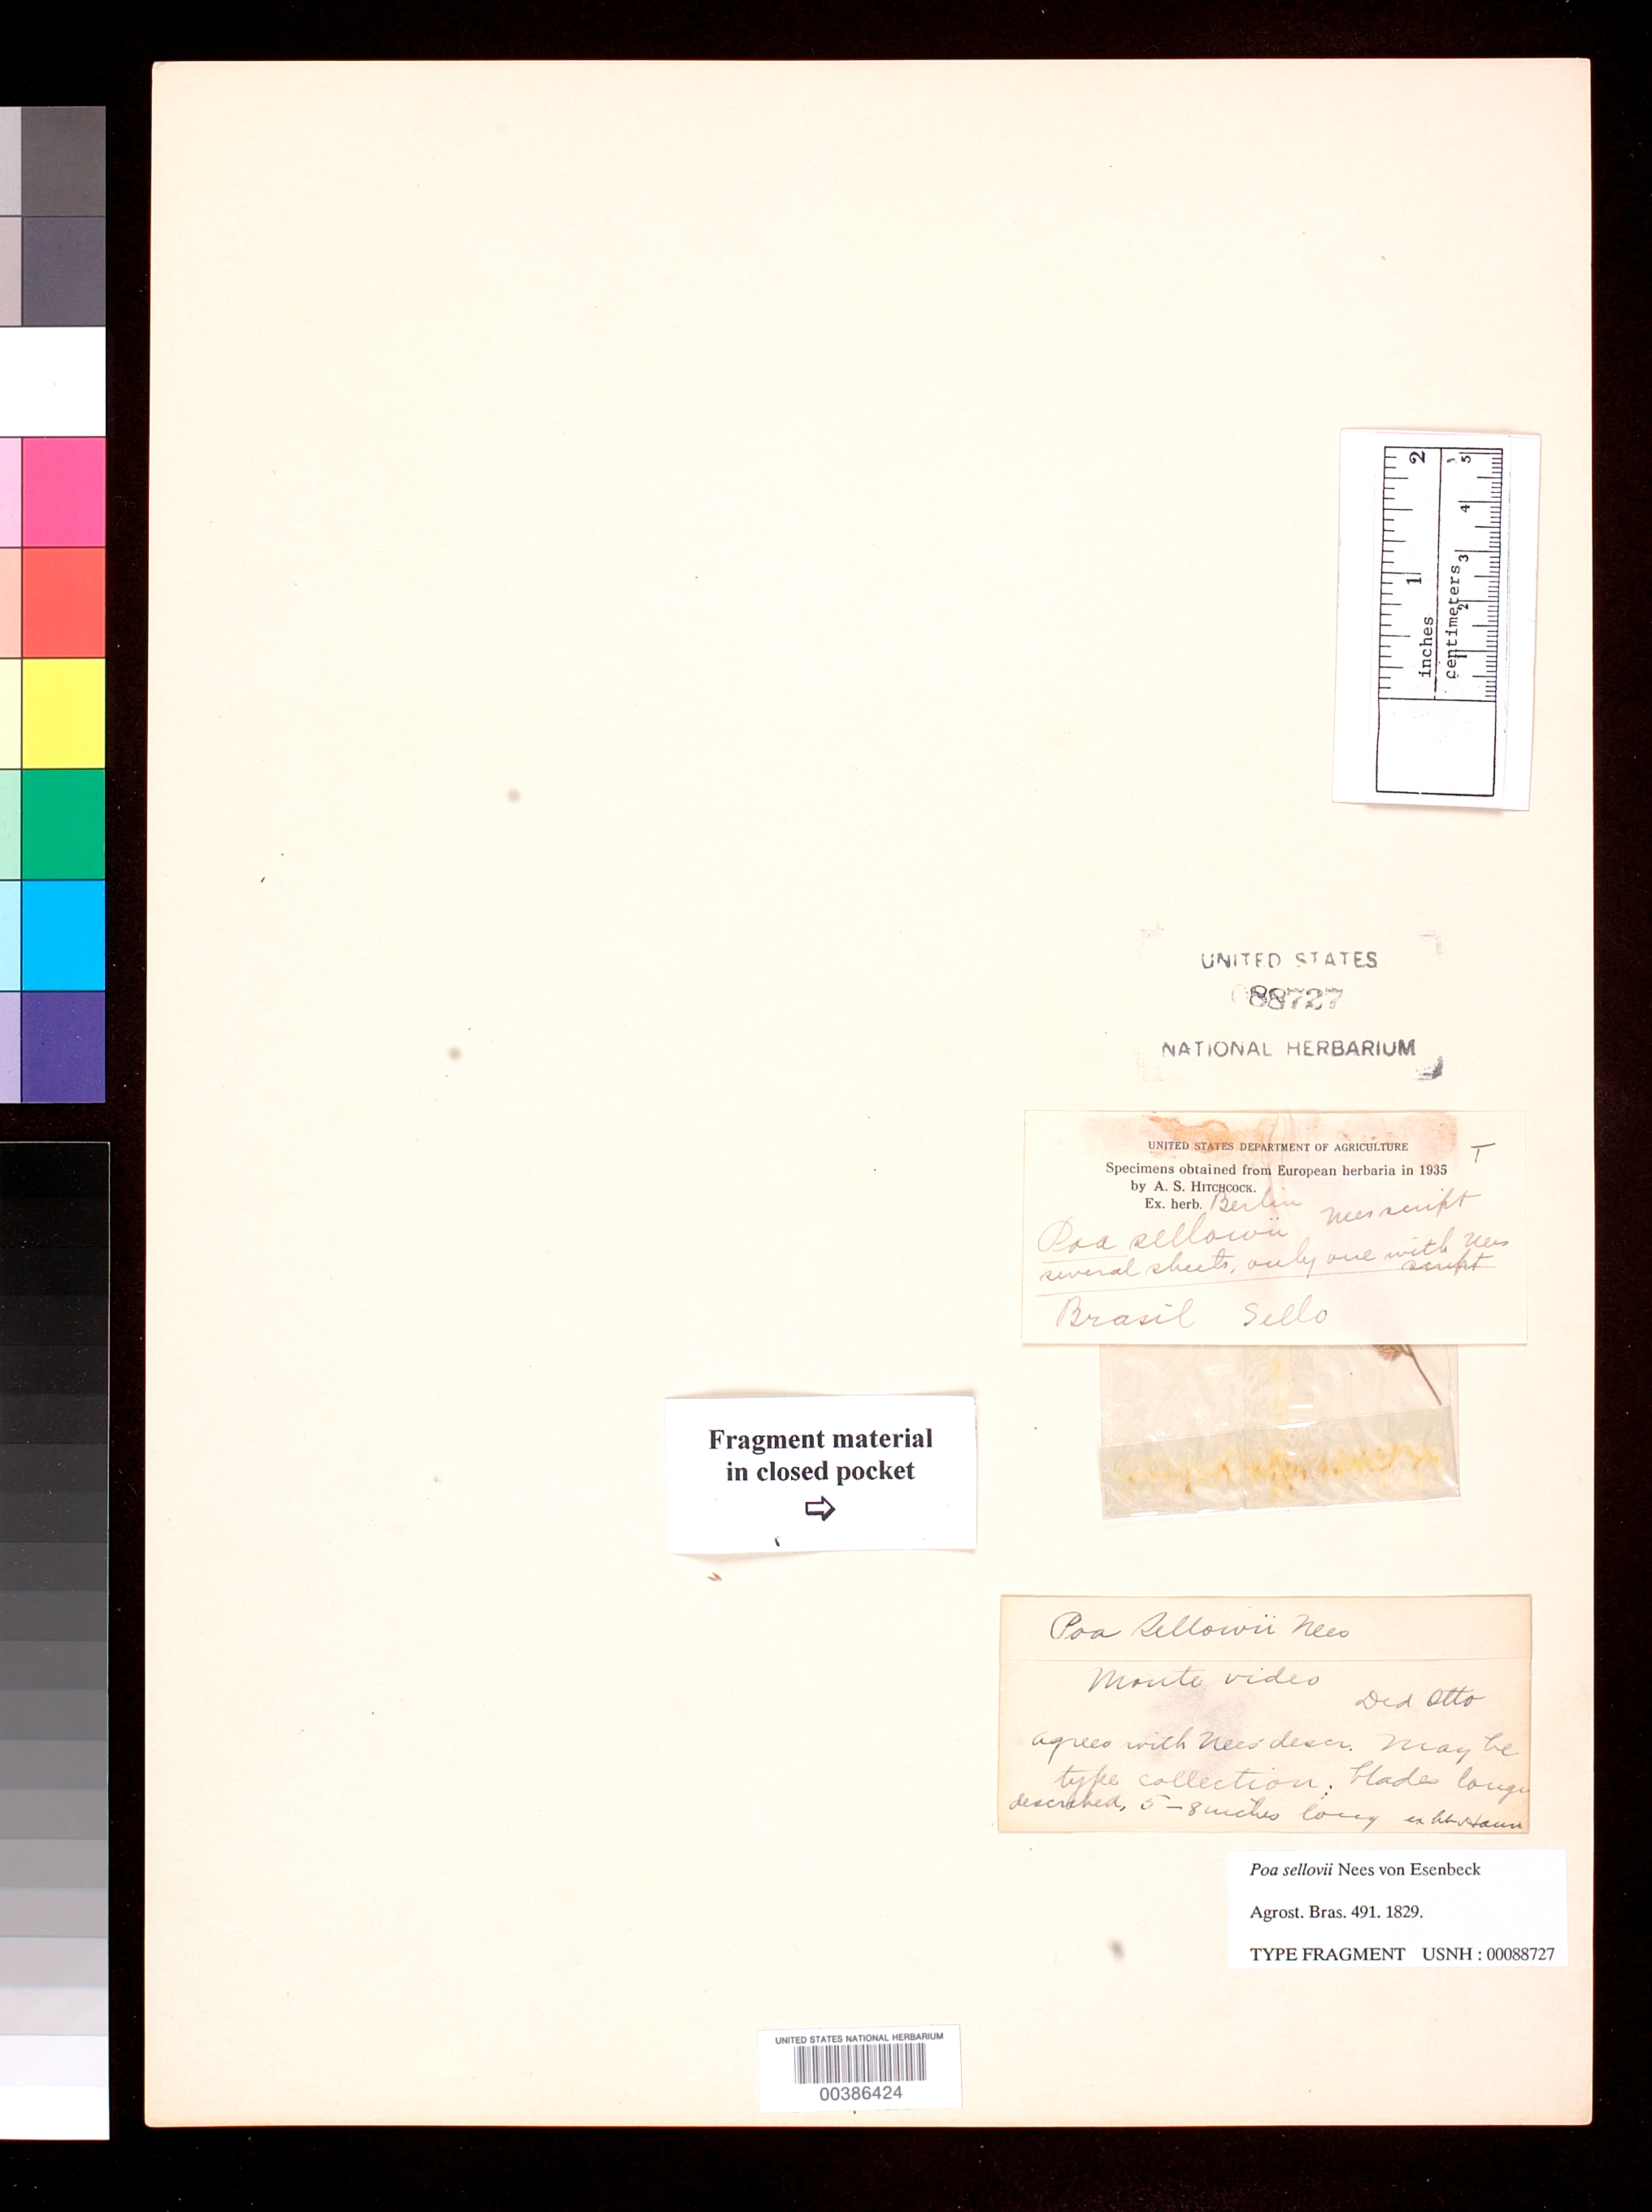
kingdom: Plantae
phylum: Tracheophyta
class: Liliopsida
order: Poales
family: Poaceae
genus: Poa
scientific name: Poa sellovii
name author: Nees in Mart.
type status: Type Fragment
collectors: F. Sellow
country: Brazil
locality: Montevideo.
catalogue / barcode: US 88727